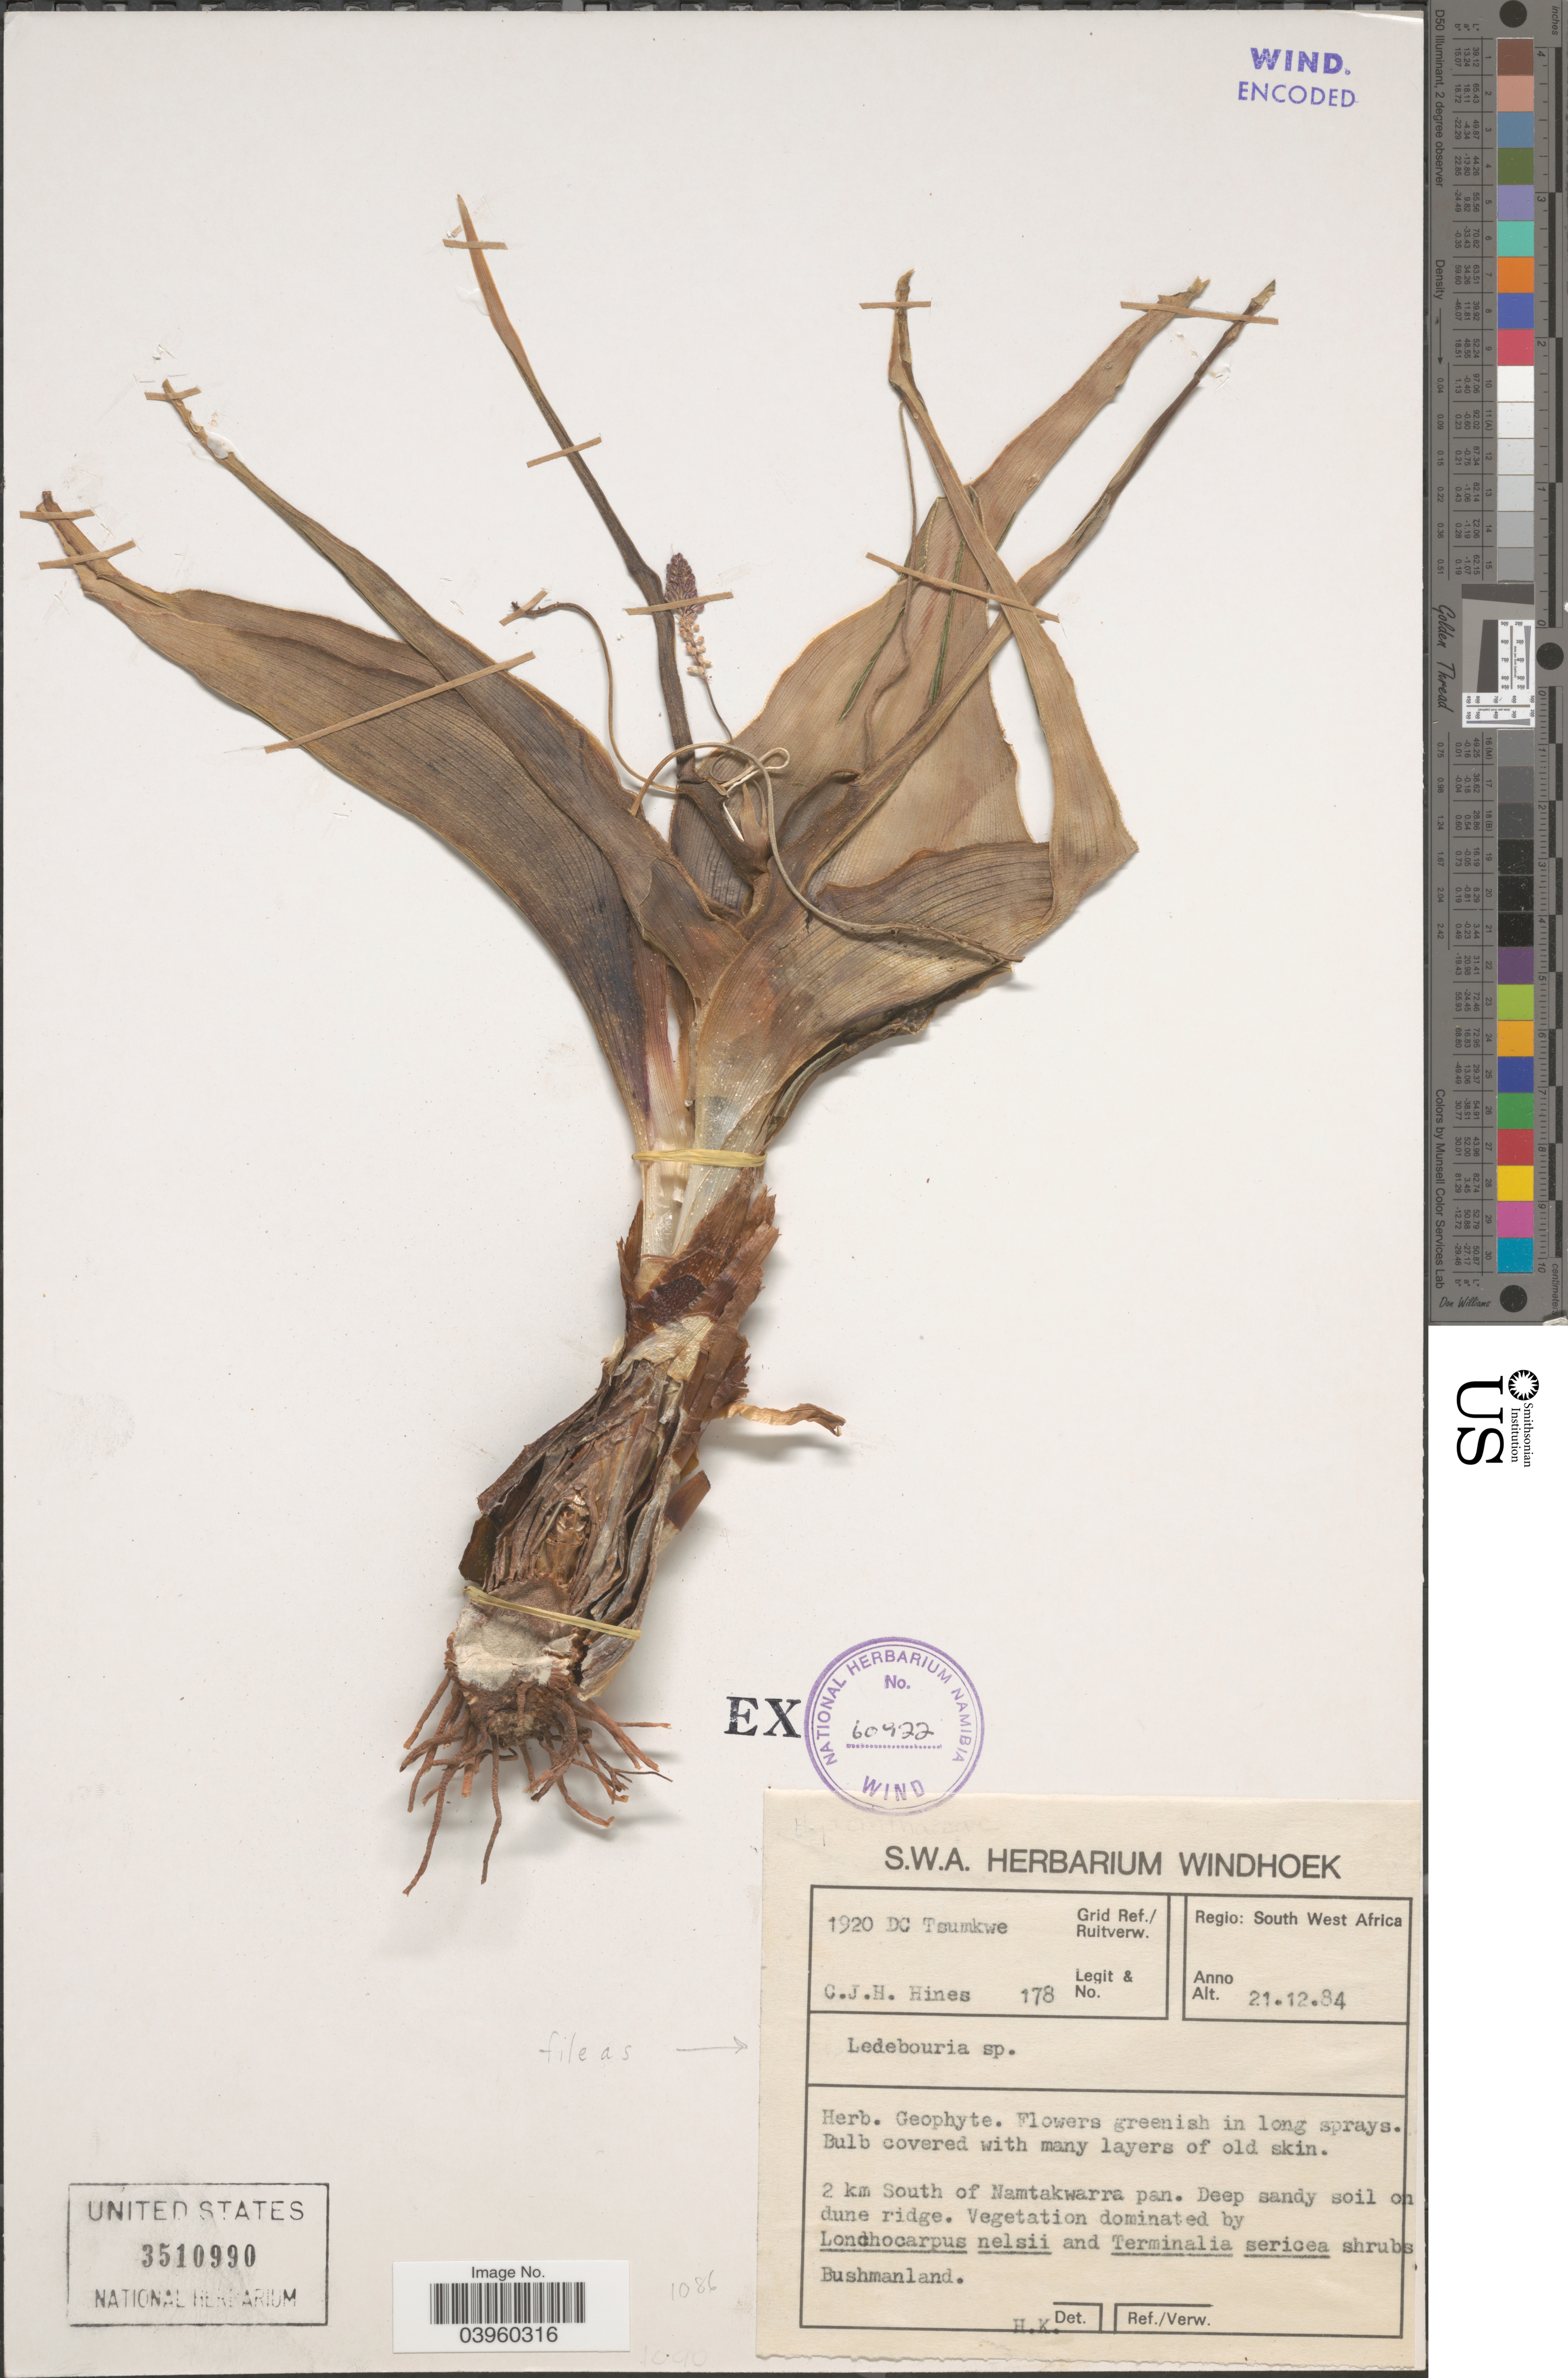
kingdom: Plantae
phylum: Tracheophyta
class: Liliopsida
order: Asparagales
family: Asparagaceae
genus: Ledebouria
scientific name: Ledebouria sp.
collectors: C. Hines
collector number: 178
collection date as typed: Transcribed d/m/y: 21/12/84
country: Namibia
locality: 1920 DC Tsumkwe Grid Ref./Ruitverw. Regio: South West Africa. 2 km South of Namtakwarra pan.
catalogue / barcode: US 3510990